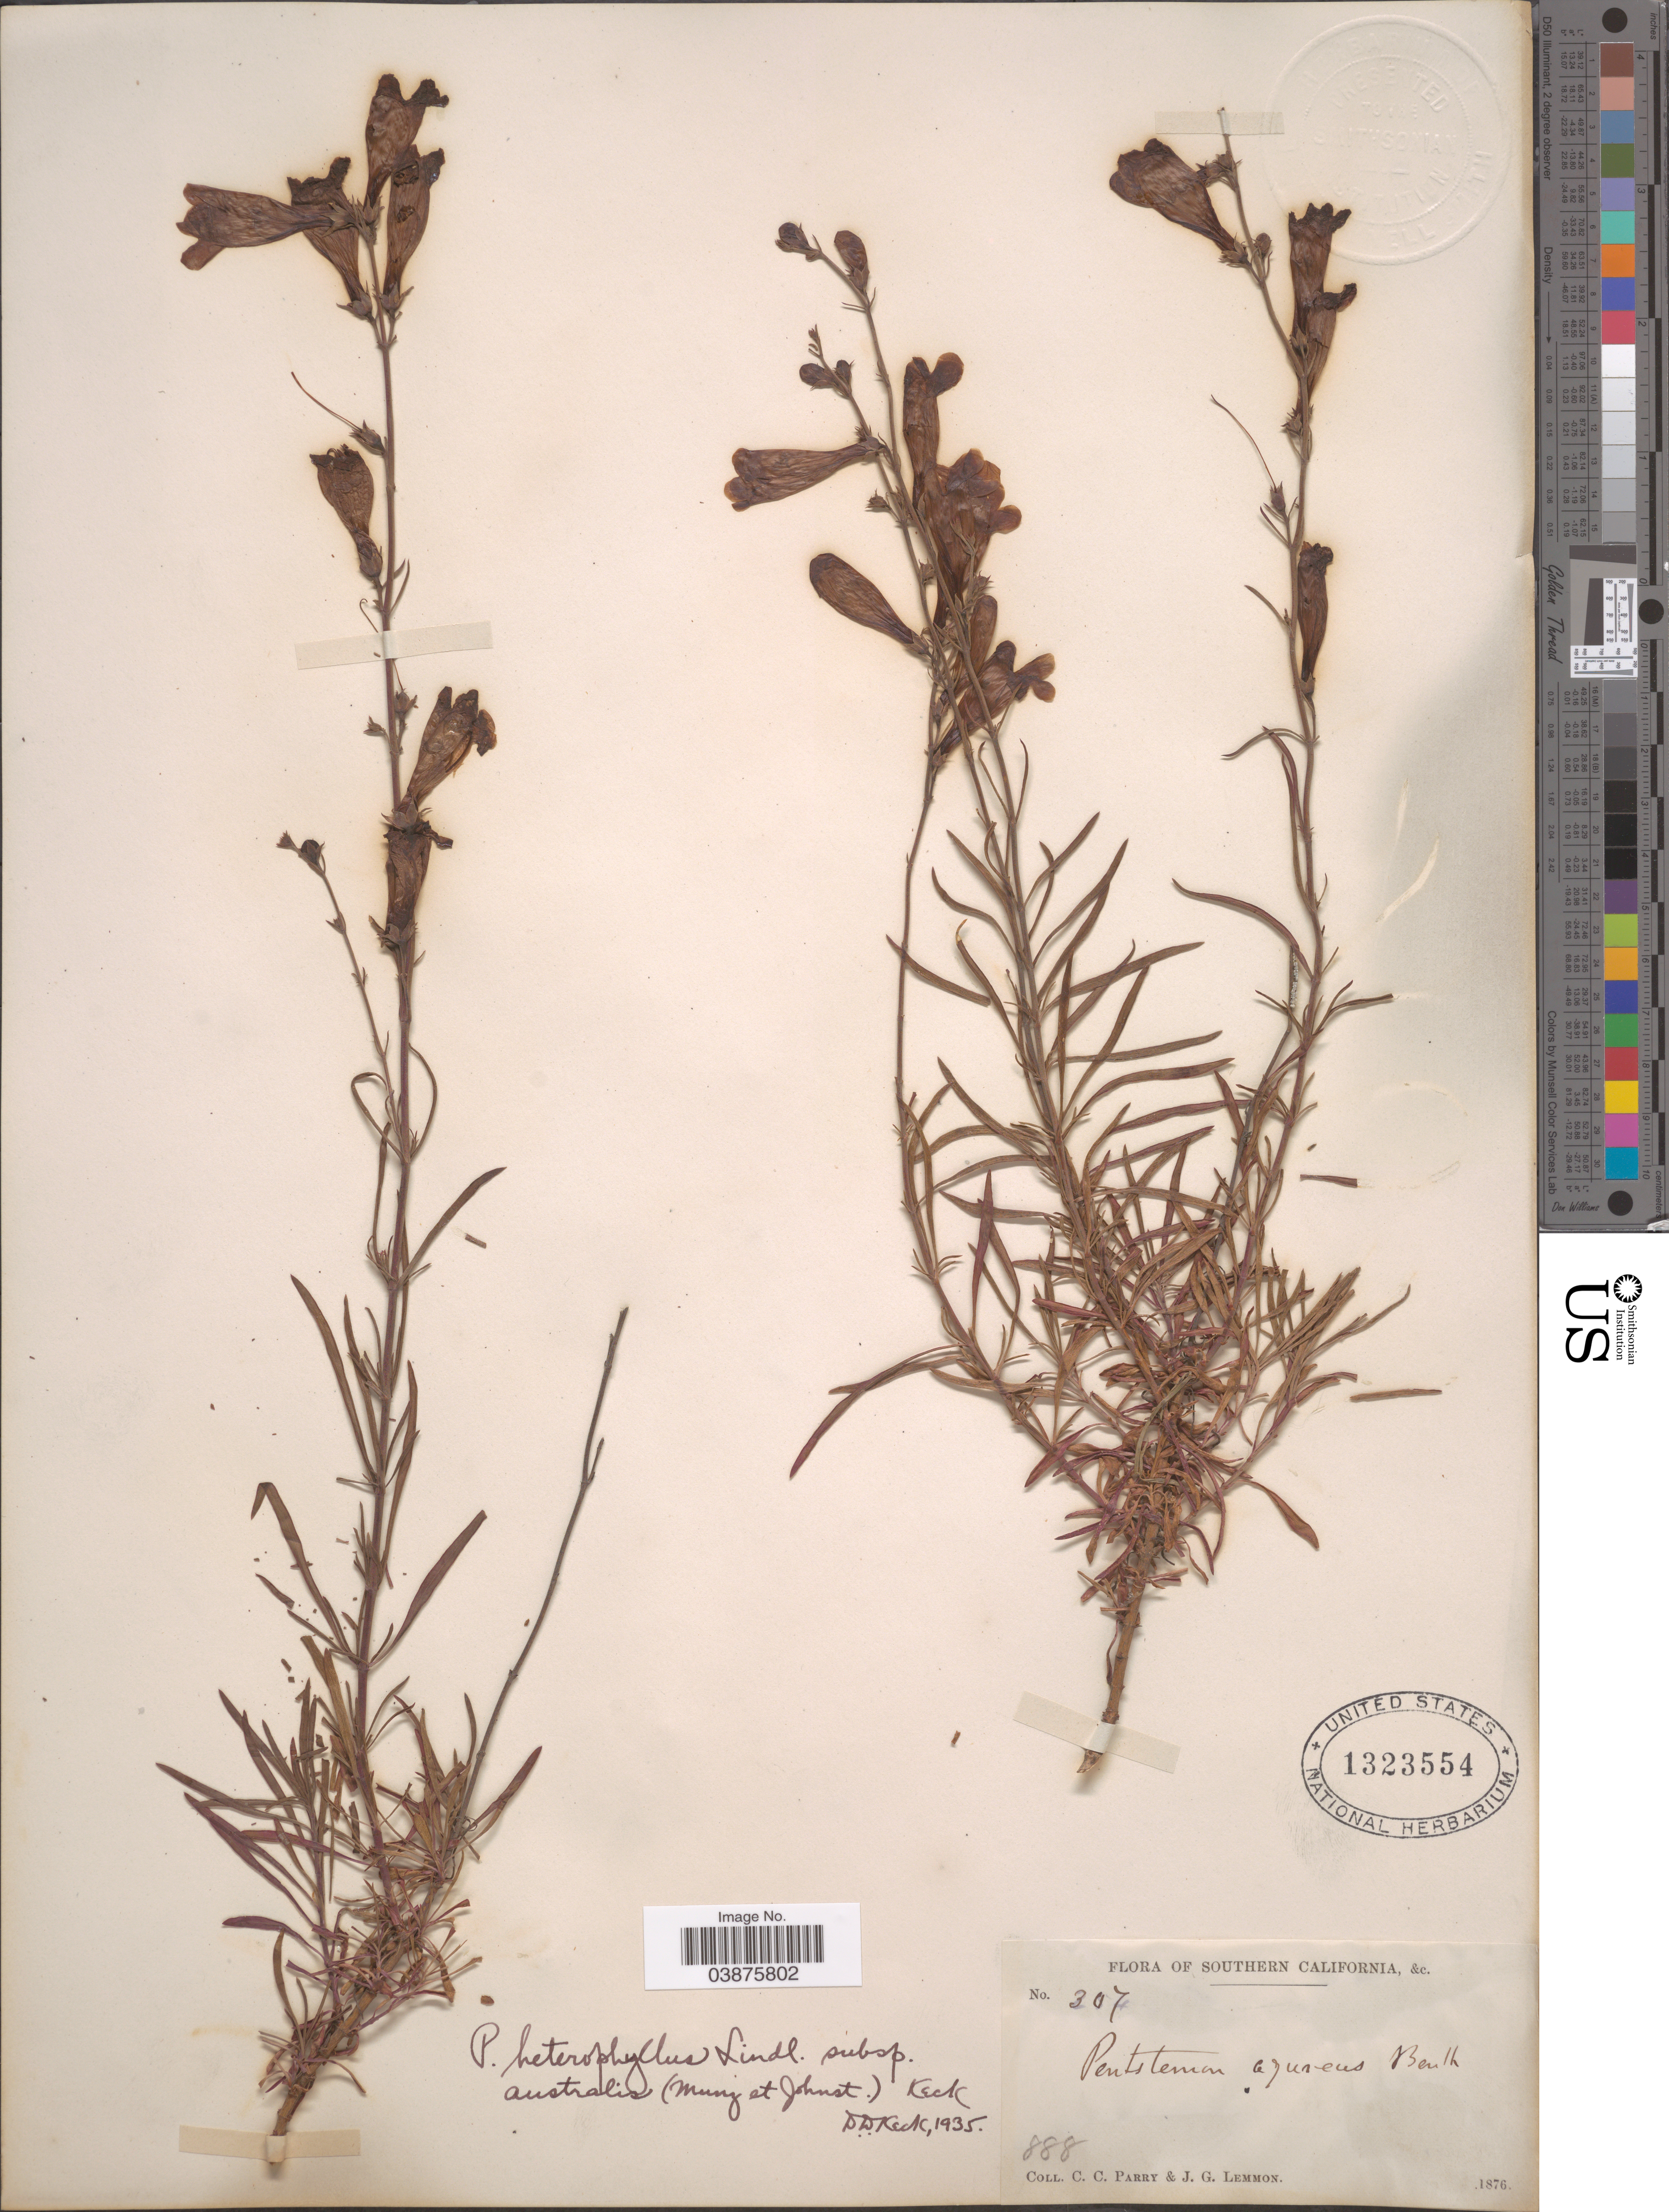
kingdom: Plantae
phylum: Tracheophyta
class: Magnoliopsida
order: Lamiales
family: Plantaginaceae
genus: Penstemon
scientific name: Penstemon heterophyllus subsp. australis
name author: (Munz & I.M. Johnst.) D.D. Keck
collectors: C. C. Parry & J. Lemmon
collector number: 307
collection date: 1876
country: United States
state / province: California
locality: Southern California.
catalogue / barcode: US 1323554